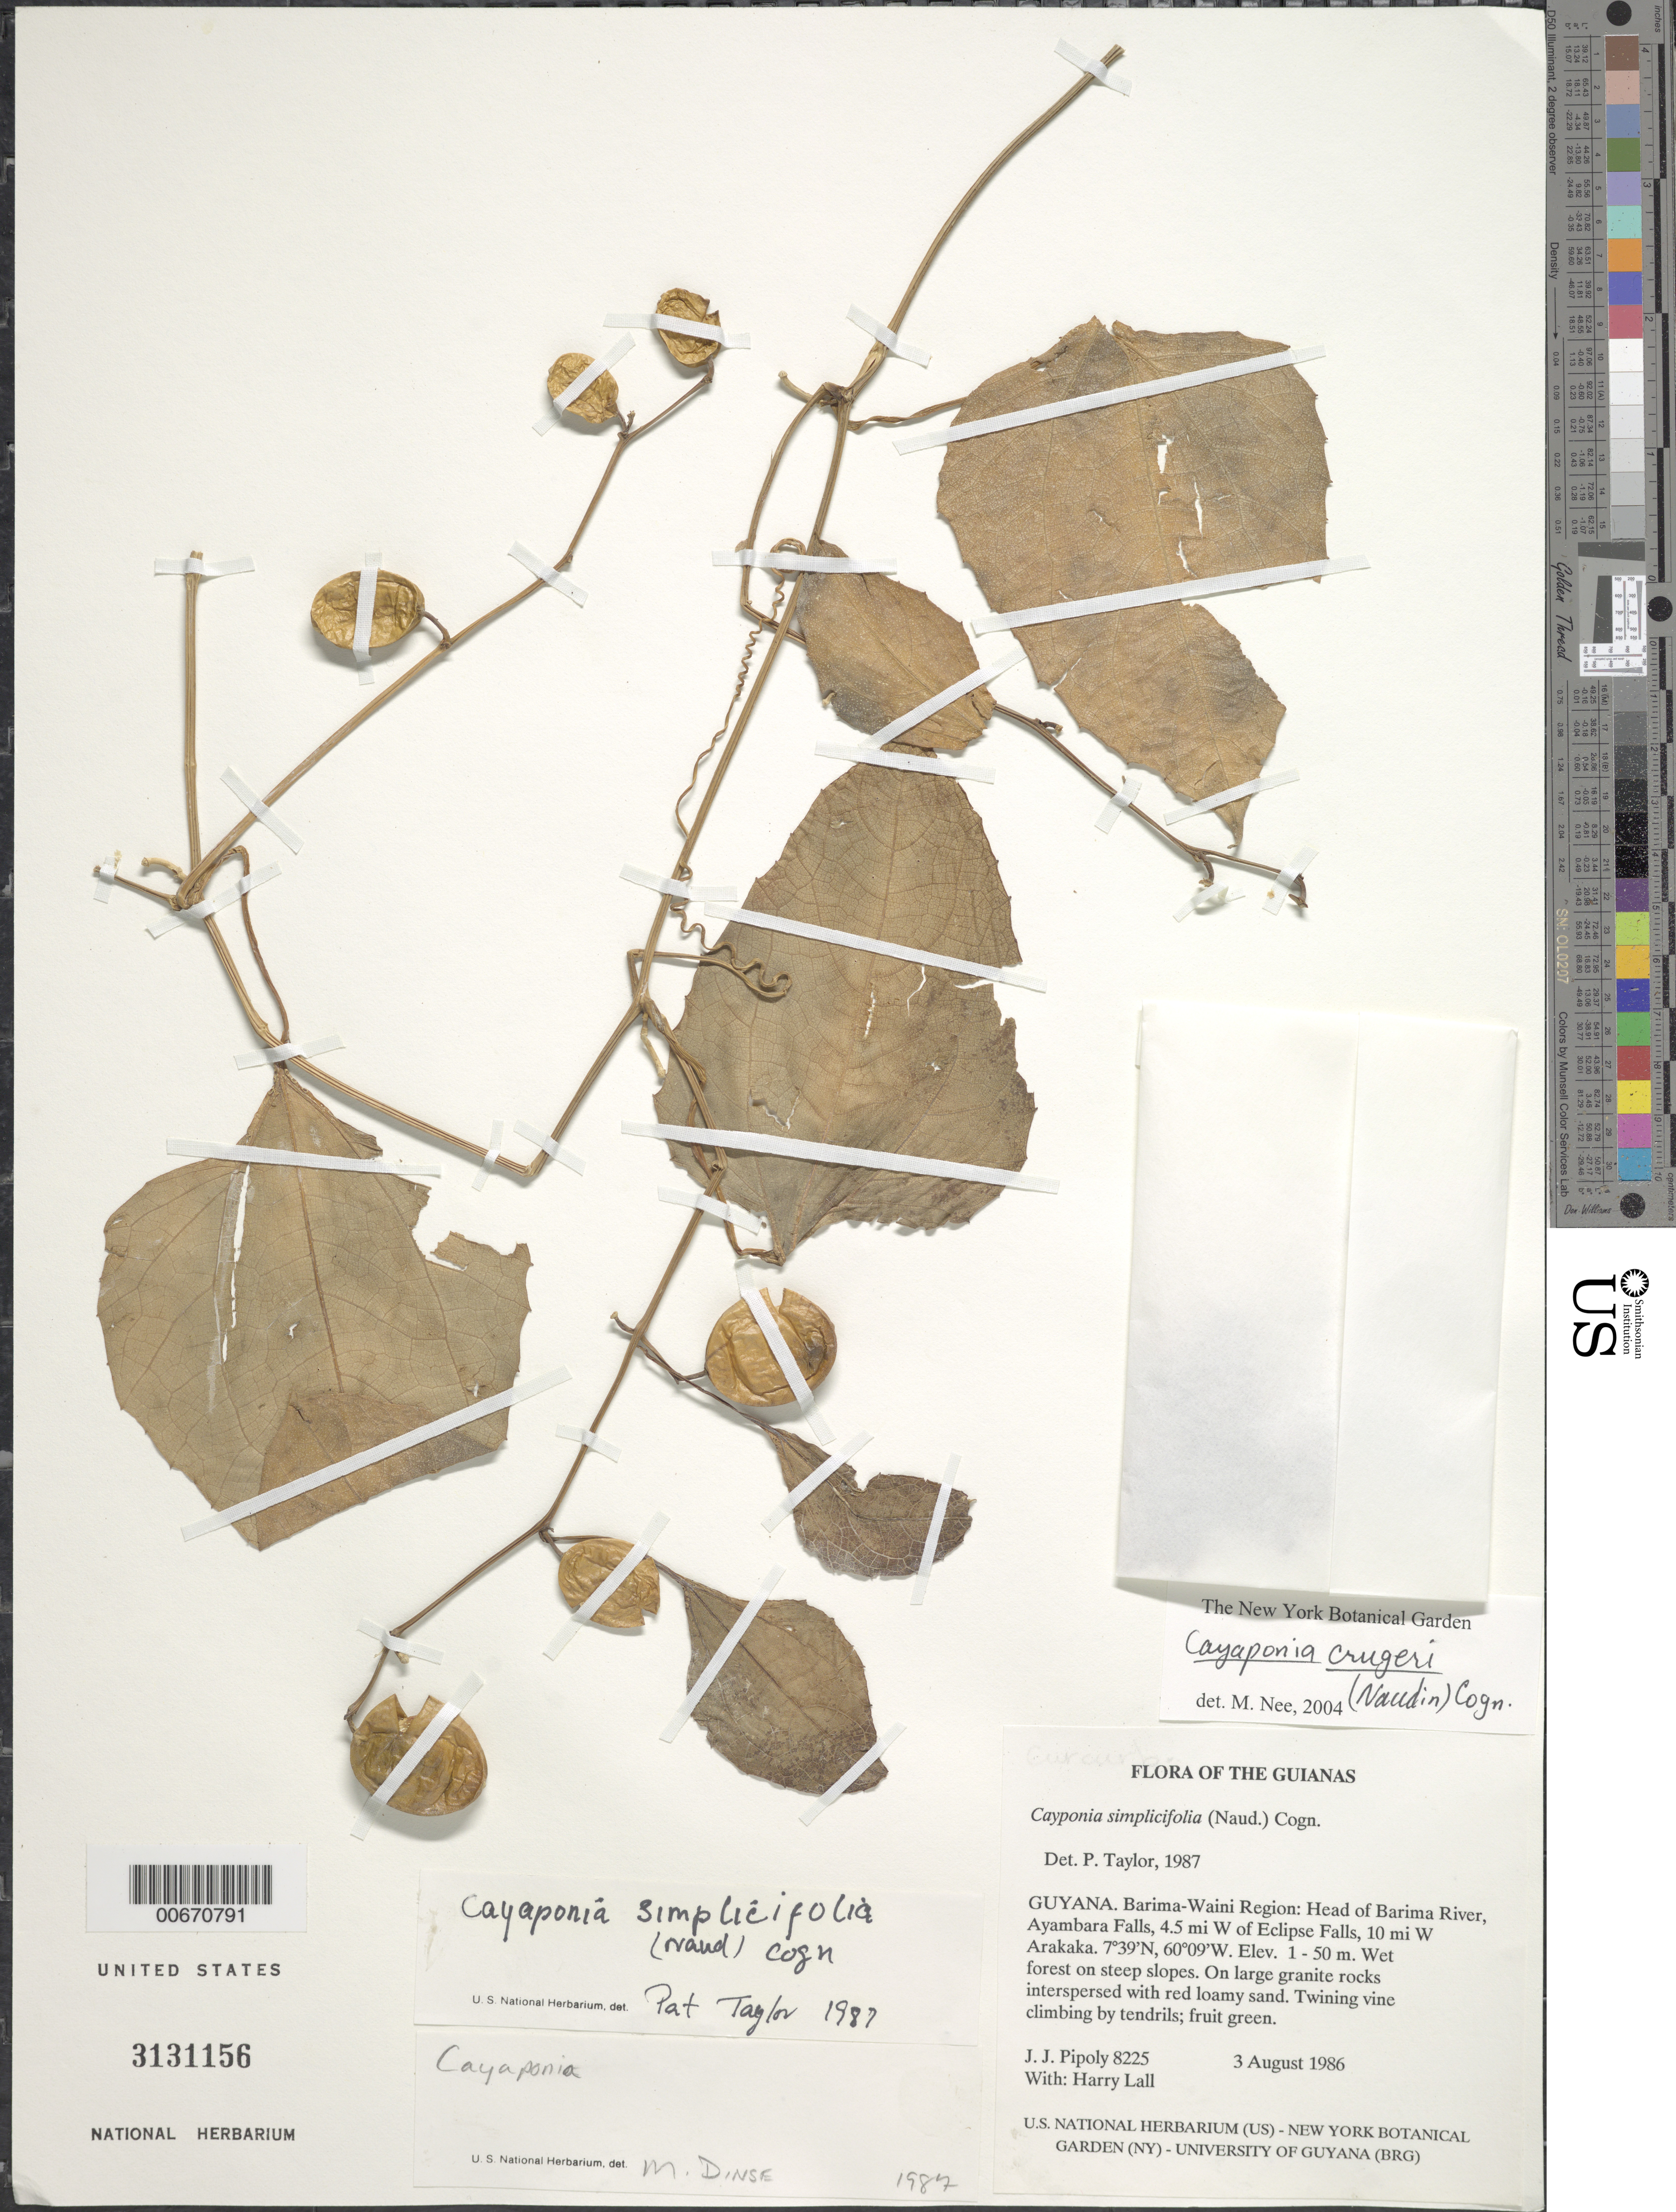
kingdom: Plantae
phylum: Tracheophyta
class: Magnoliopsida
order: Cucurbitales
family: Cucurbitaceae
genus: Cayaponia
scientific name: Cayaponia cruegeri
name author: (Naudin) Cogn.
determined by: Nee, Michael H.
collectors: J. J. Pipoly & H. Lall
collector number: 8225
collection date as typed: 3 August 1986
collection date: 1986-08-03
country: Guyana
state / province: Barima-Waini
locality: Head of Barima R, Ayambara Falls, 4.5 mi W of Eclipse Falls, ca. 10 W of Arakaka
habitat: Wet forest on large granite rocks, interspersed with red loamy sand, on steep slopes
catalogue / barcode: US 3131156